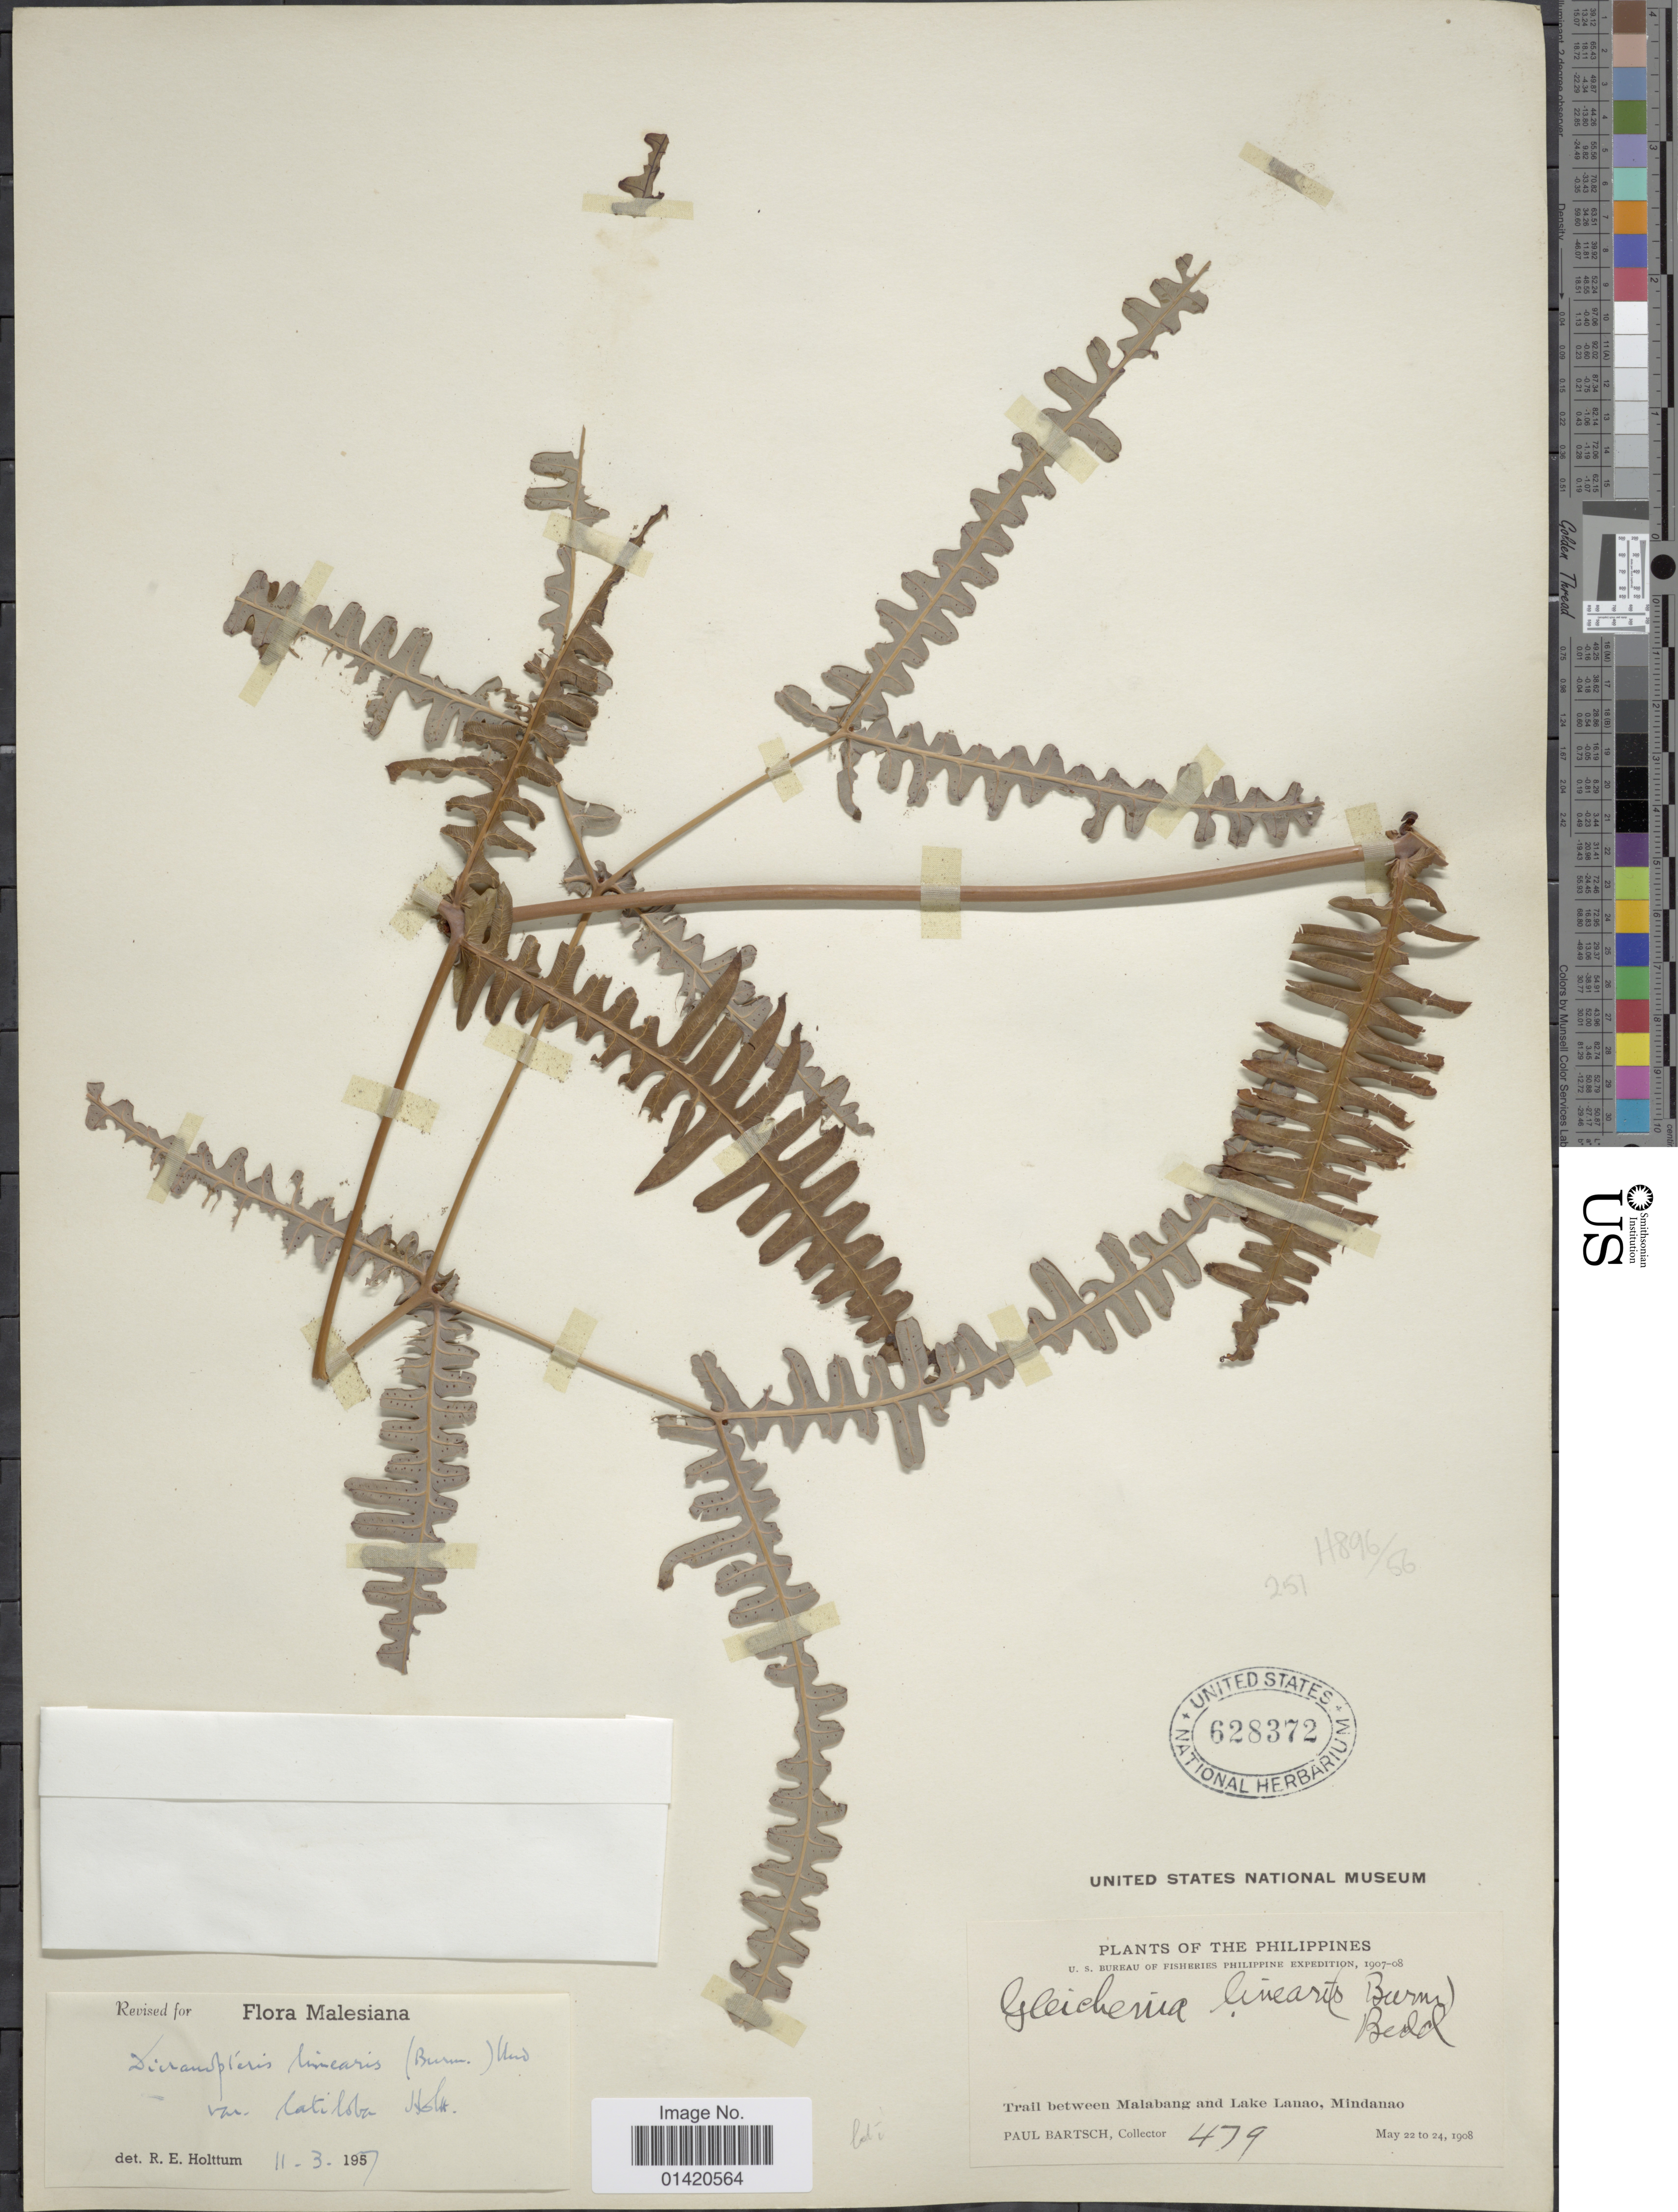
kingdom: Plantae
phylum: Tracheophyta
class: Polypodiopsida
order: Gleicheniales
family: Gleicheniaceae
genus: Dicranopteris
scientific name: Dicranopteris linearis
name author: (Burm. f.) Underw.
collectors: P. Bartsch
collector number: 479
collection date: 1908-05-22/1908-05-24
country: Philippines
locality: Trail between Malabang and Lake Lanao, Mindanao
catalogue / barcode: US 628372